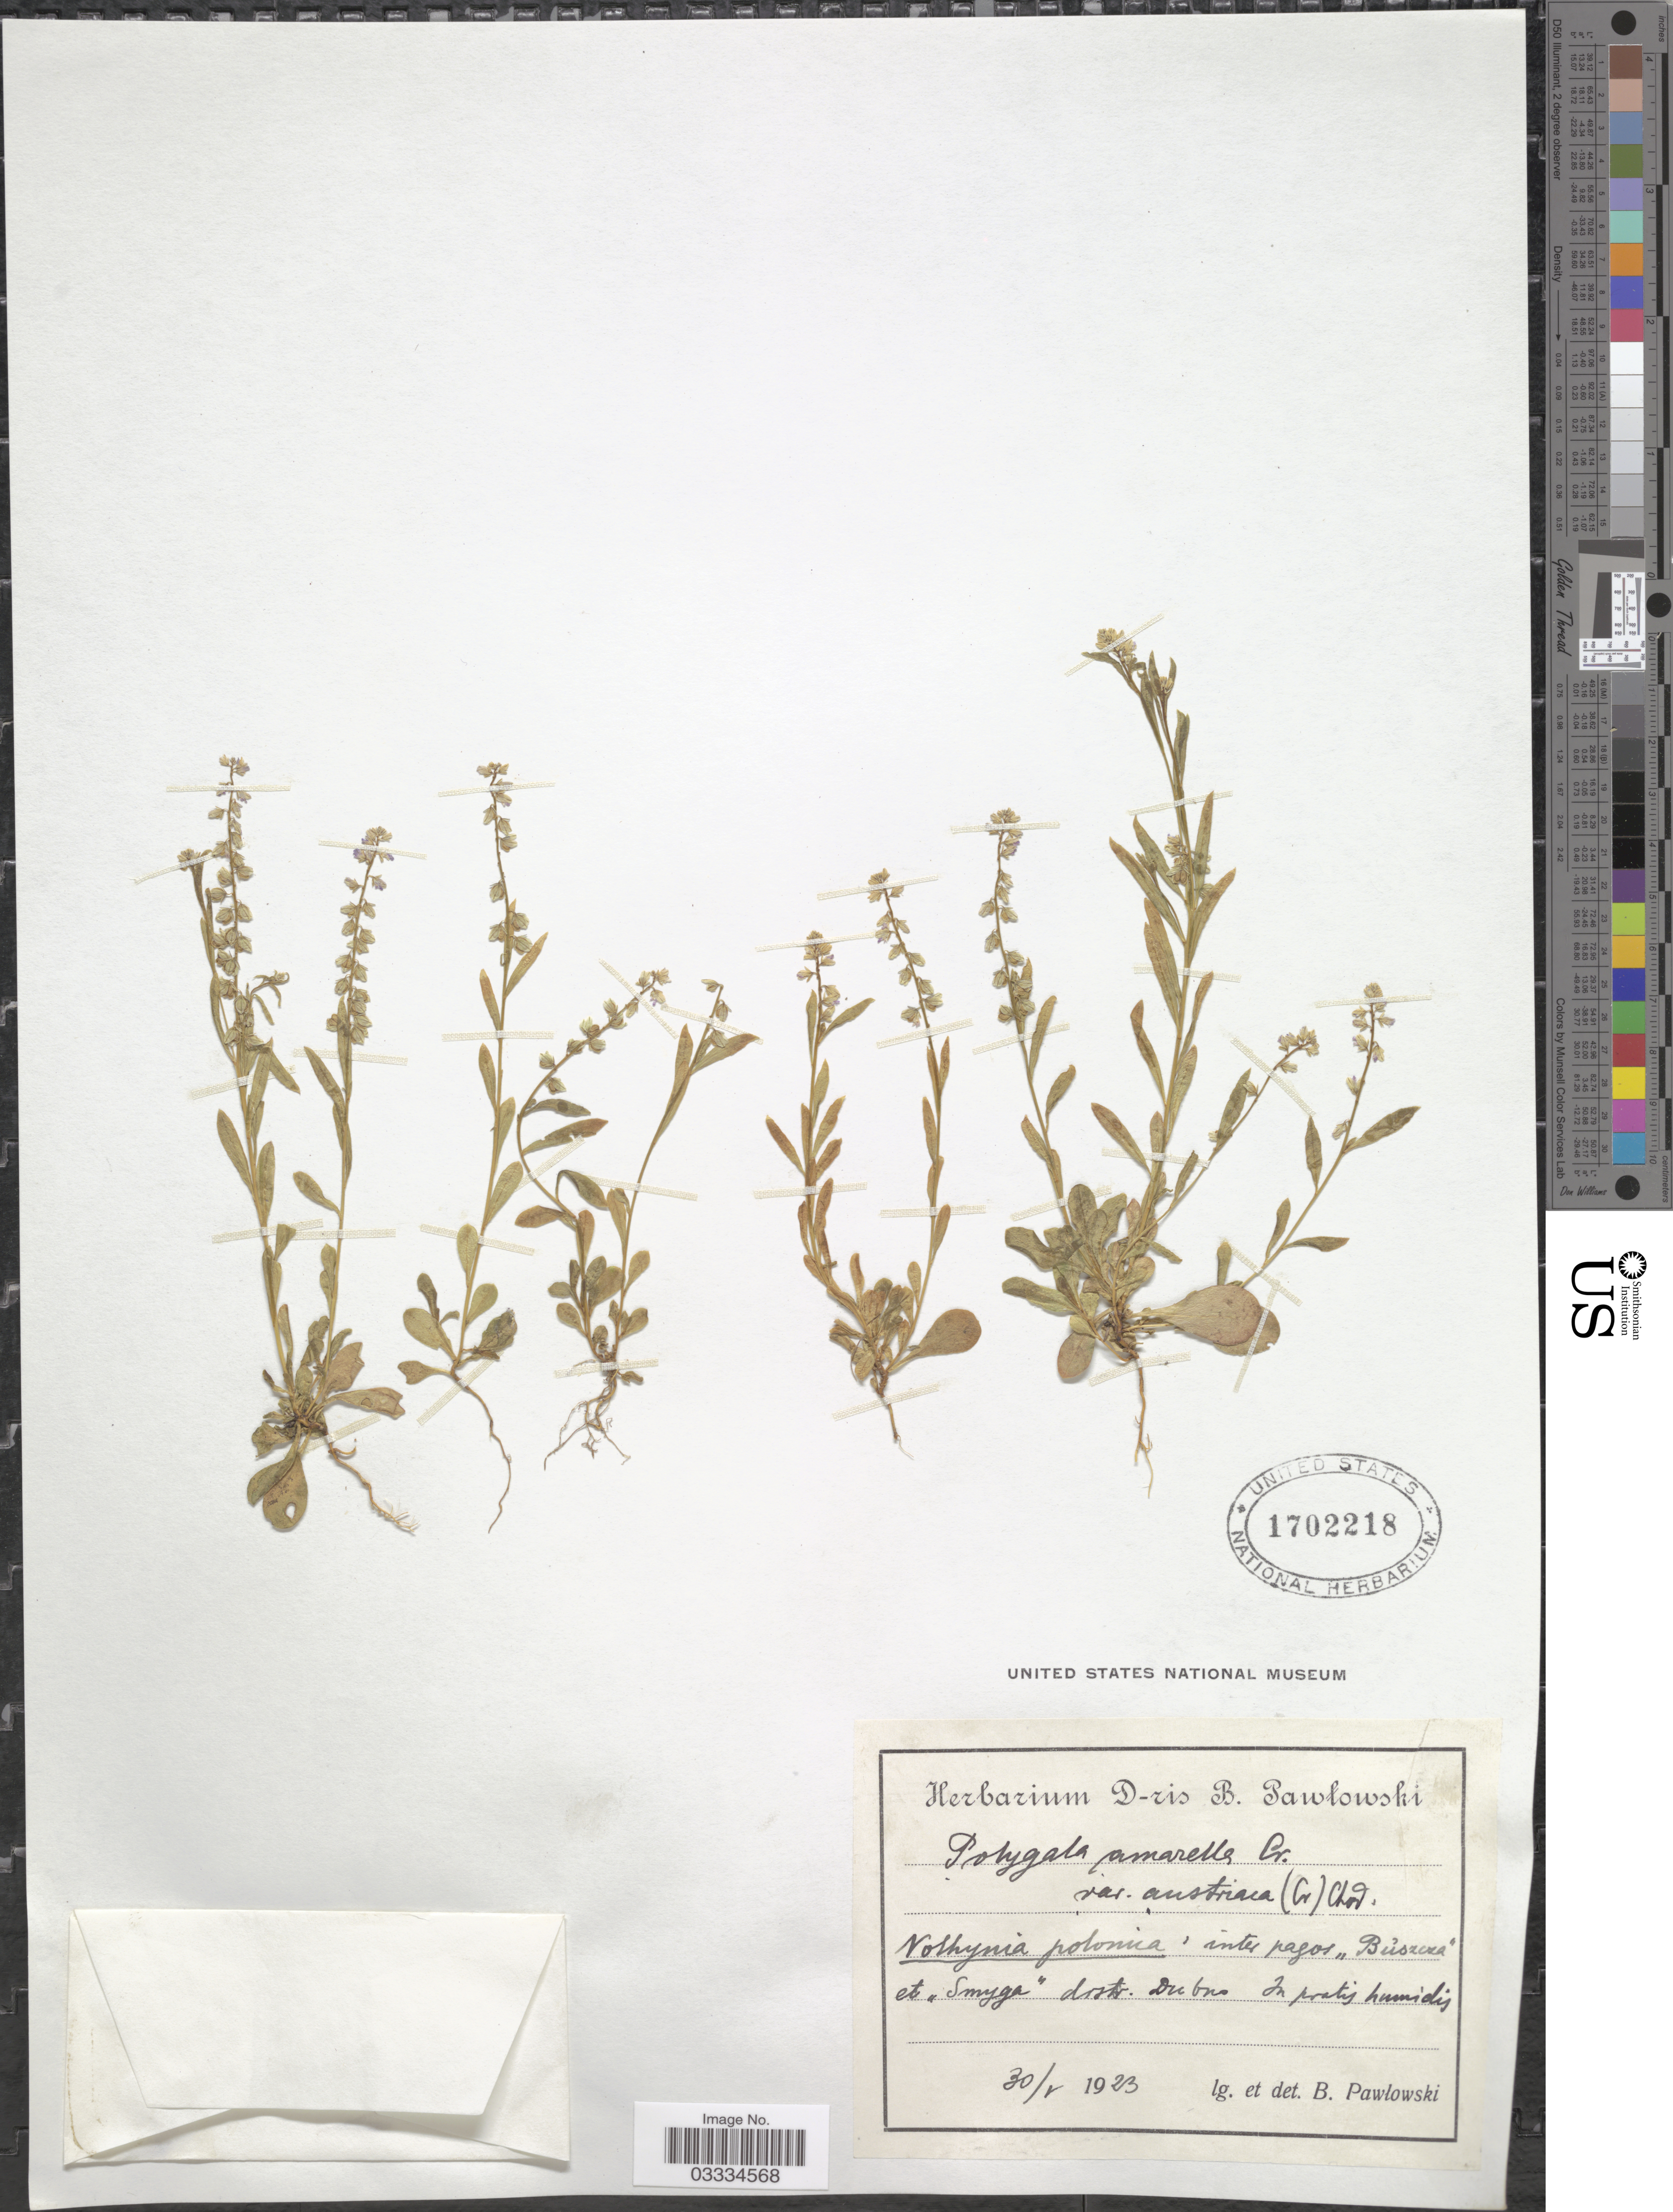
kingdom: Plantae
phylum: Tracheophyta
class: Magnoliopsida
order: Fabales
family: Polygalaceae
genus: Polygala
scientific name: Polygala amarella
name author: Crantz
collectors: B. Pawlowski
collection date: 1923-05-30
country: Poland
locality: Nothynia polonia ' inter pagos "Buszcza" et "Smyga" distr. Dicbus. In pratis humidis.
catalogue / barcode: US 1702218